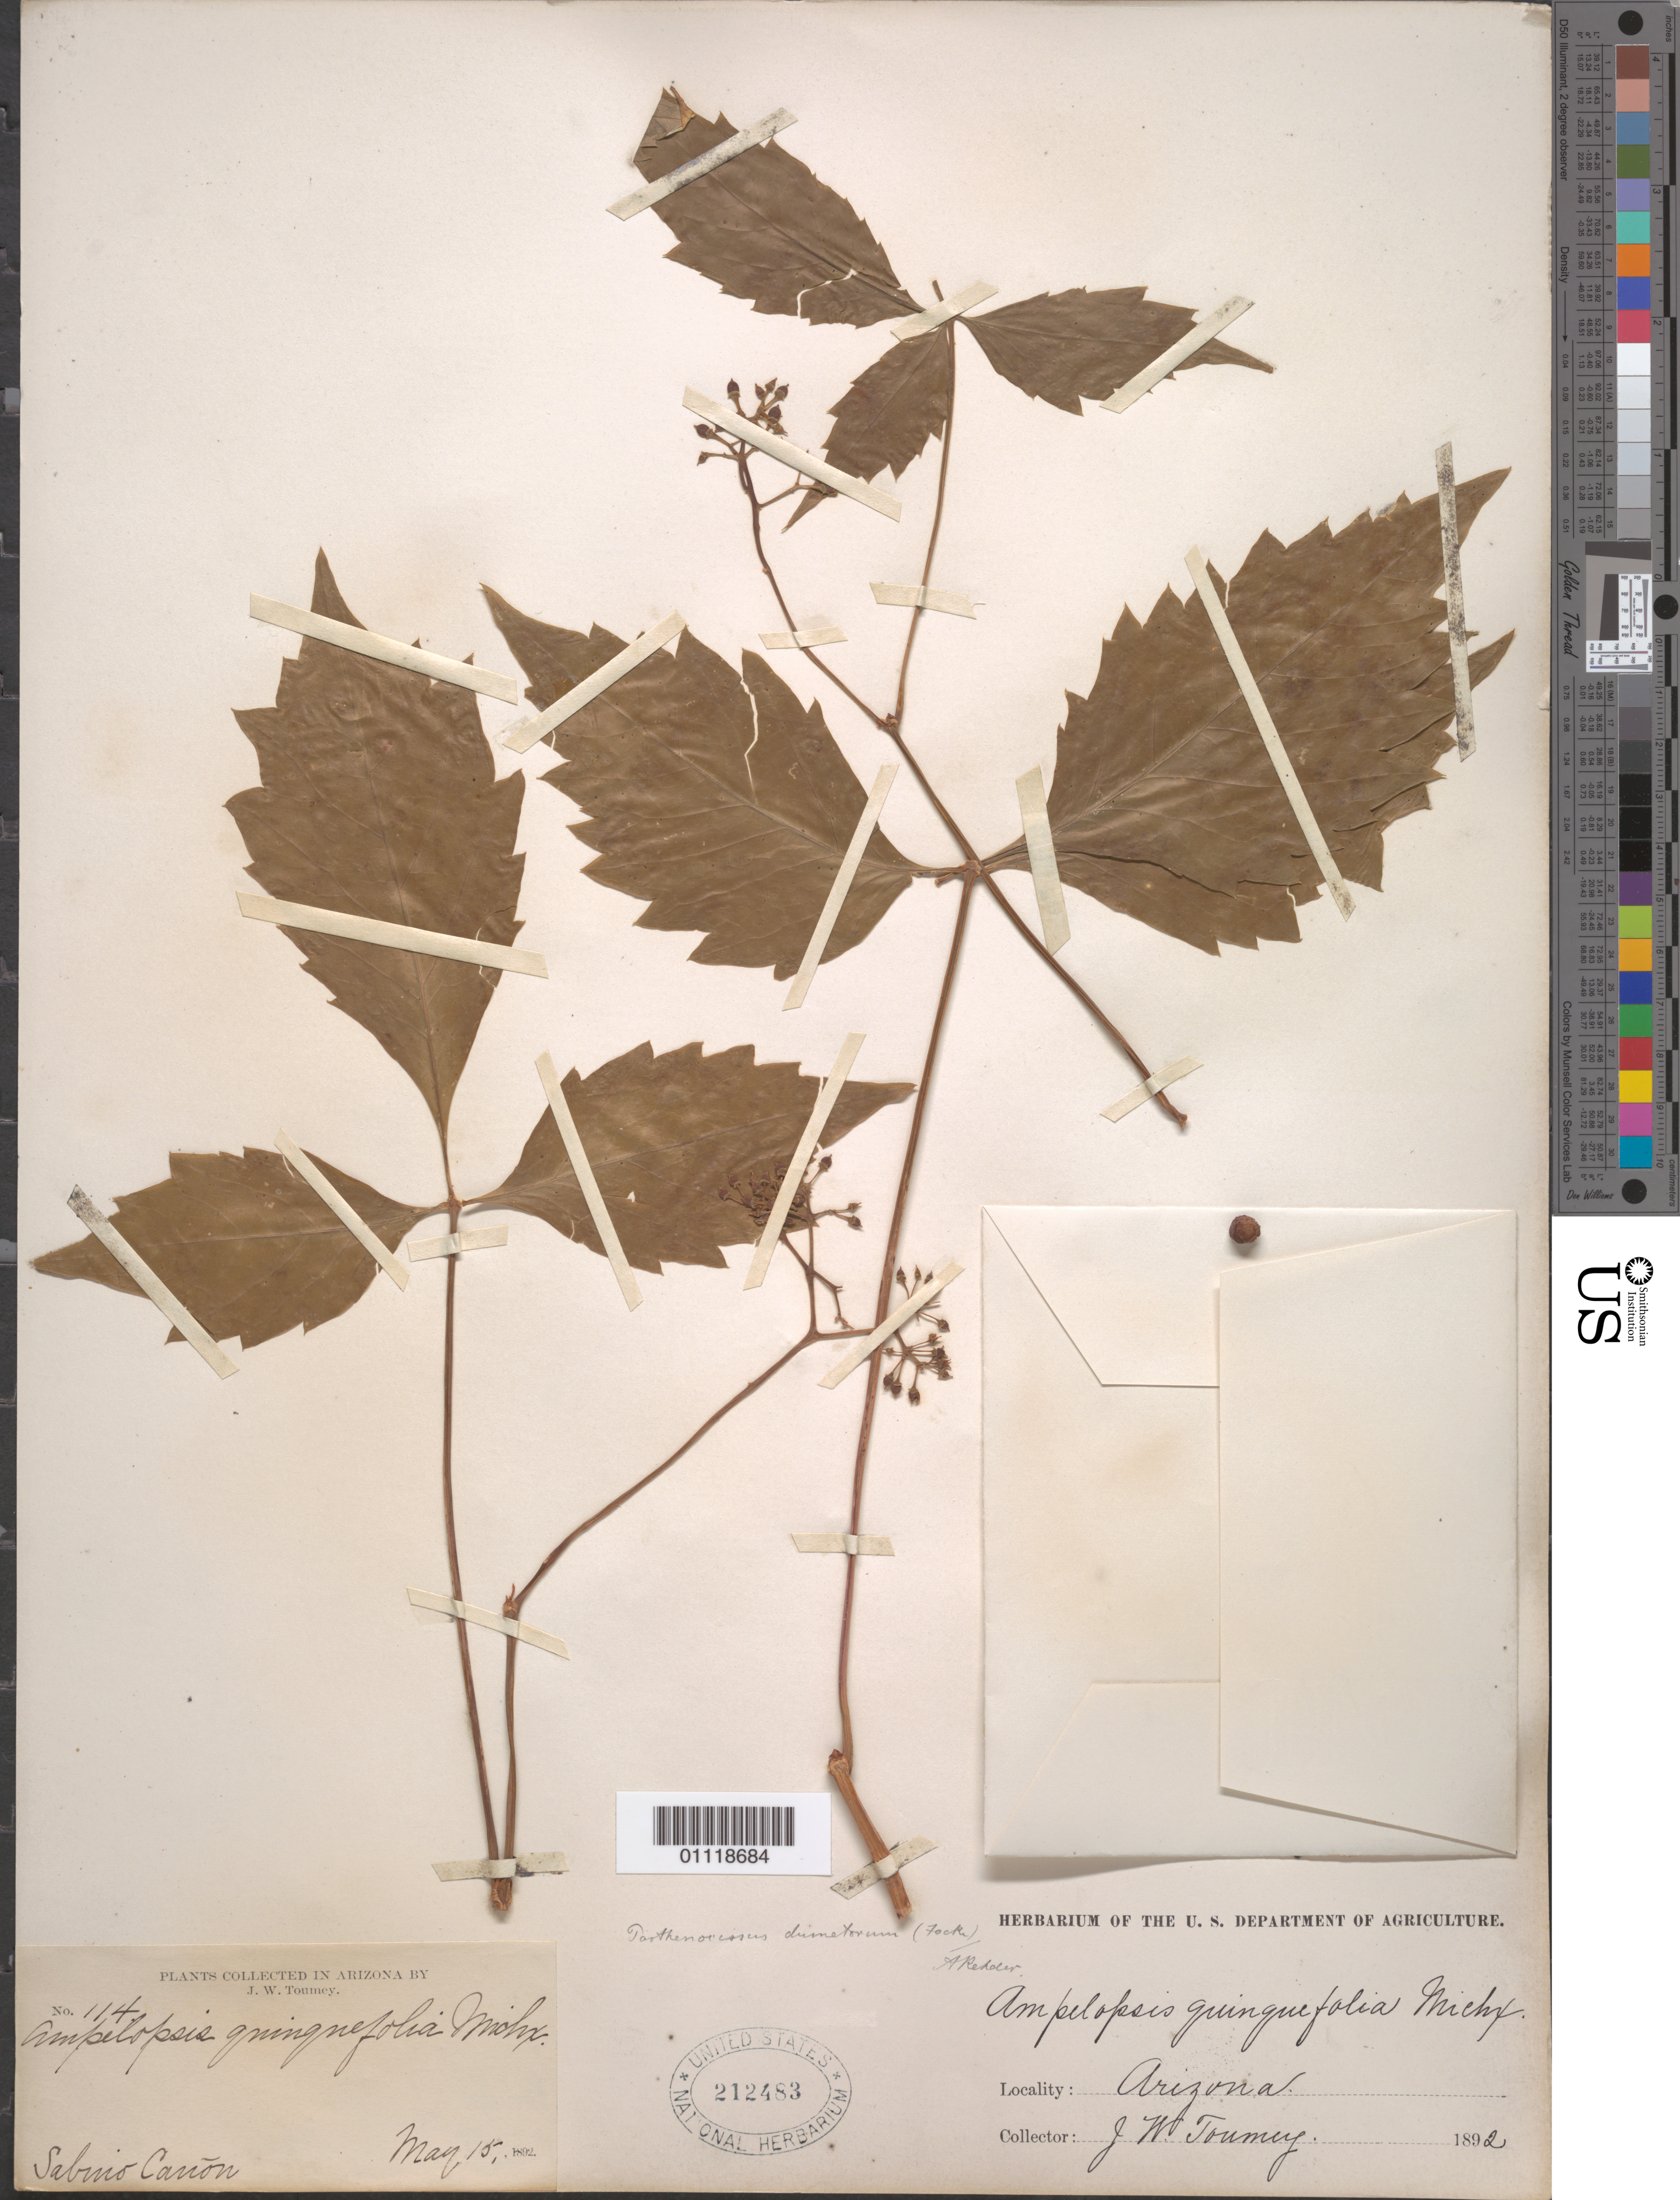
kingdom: Plantae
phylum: Tracheophyta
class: Magnoliopsida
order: Vitales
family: Vitaceae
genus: Parthenocissus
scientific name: Parthenocissus vitacea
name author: (Knerr) Hitchc.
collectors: J. W. Toumey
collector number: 114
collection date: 1892-05-15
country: United States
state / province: Arizona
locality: Sabino Canyon.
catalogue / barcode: US 212483